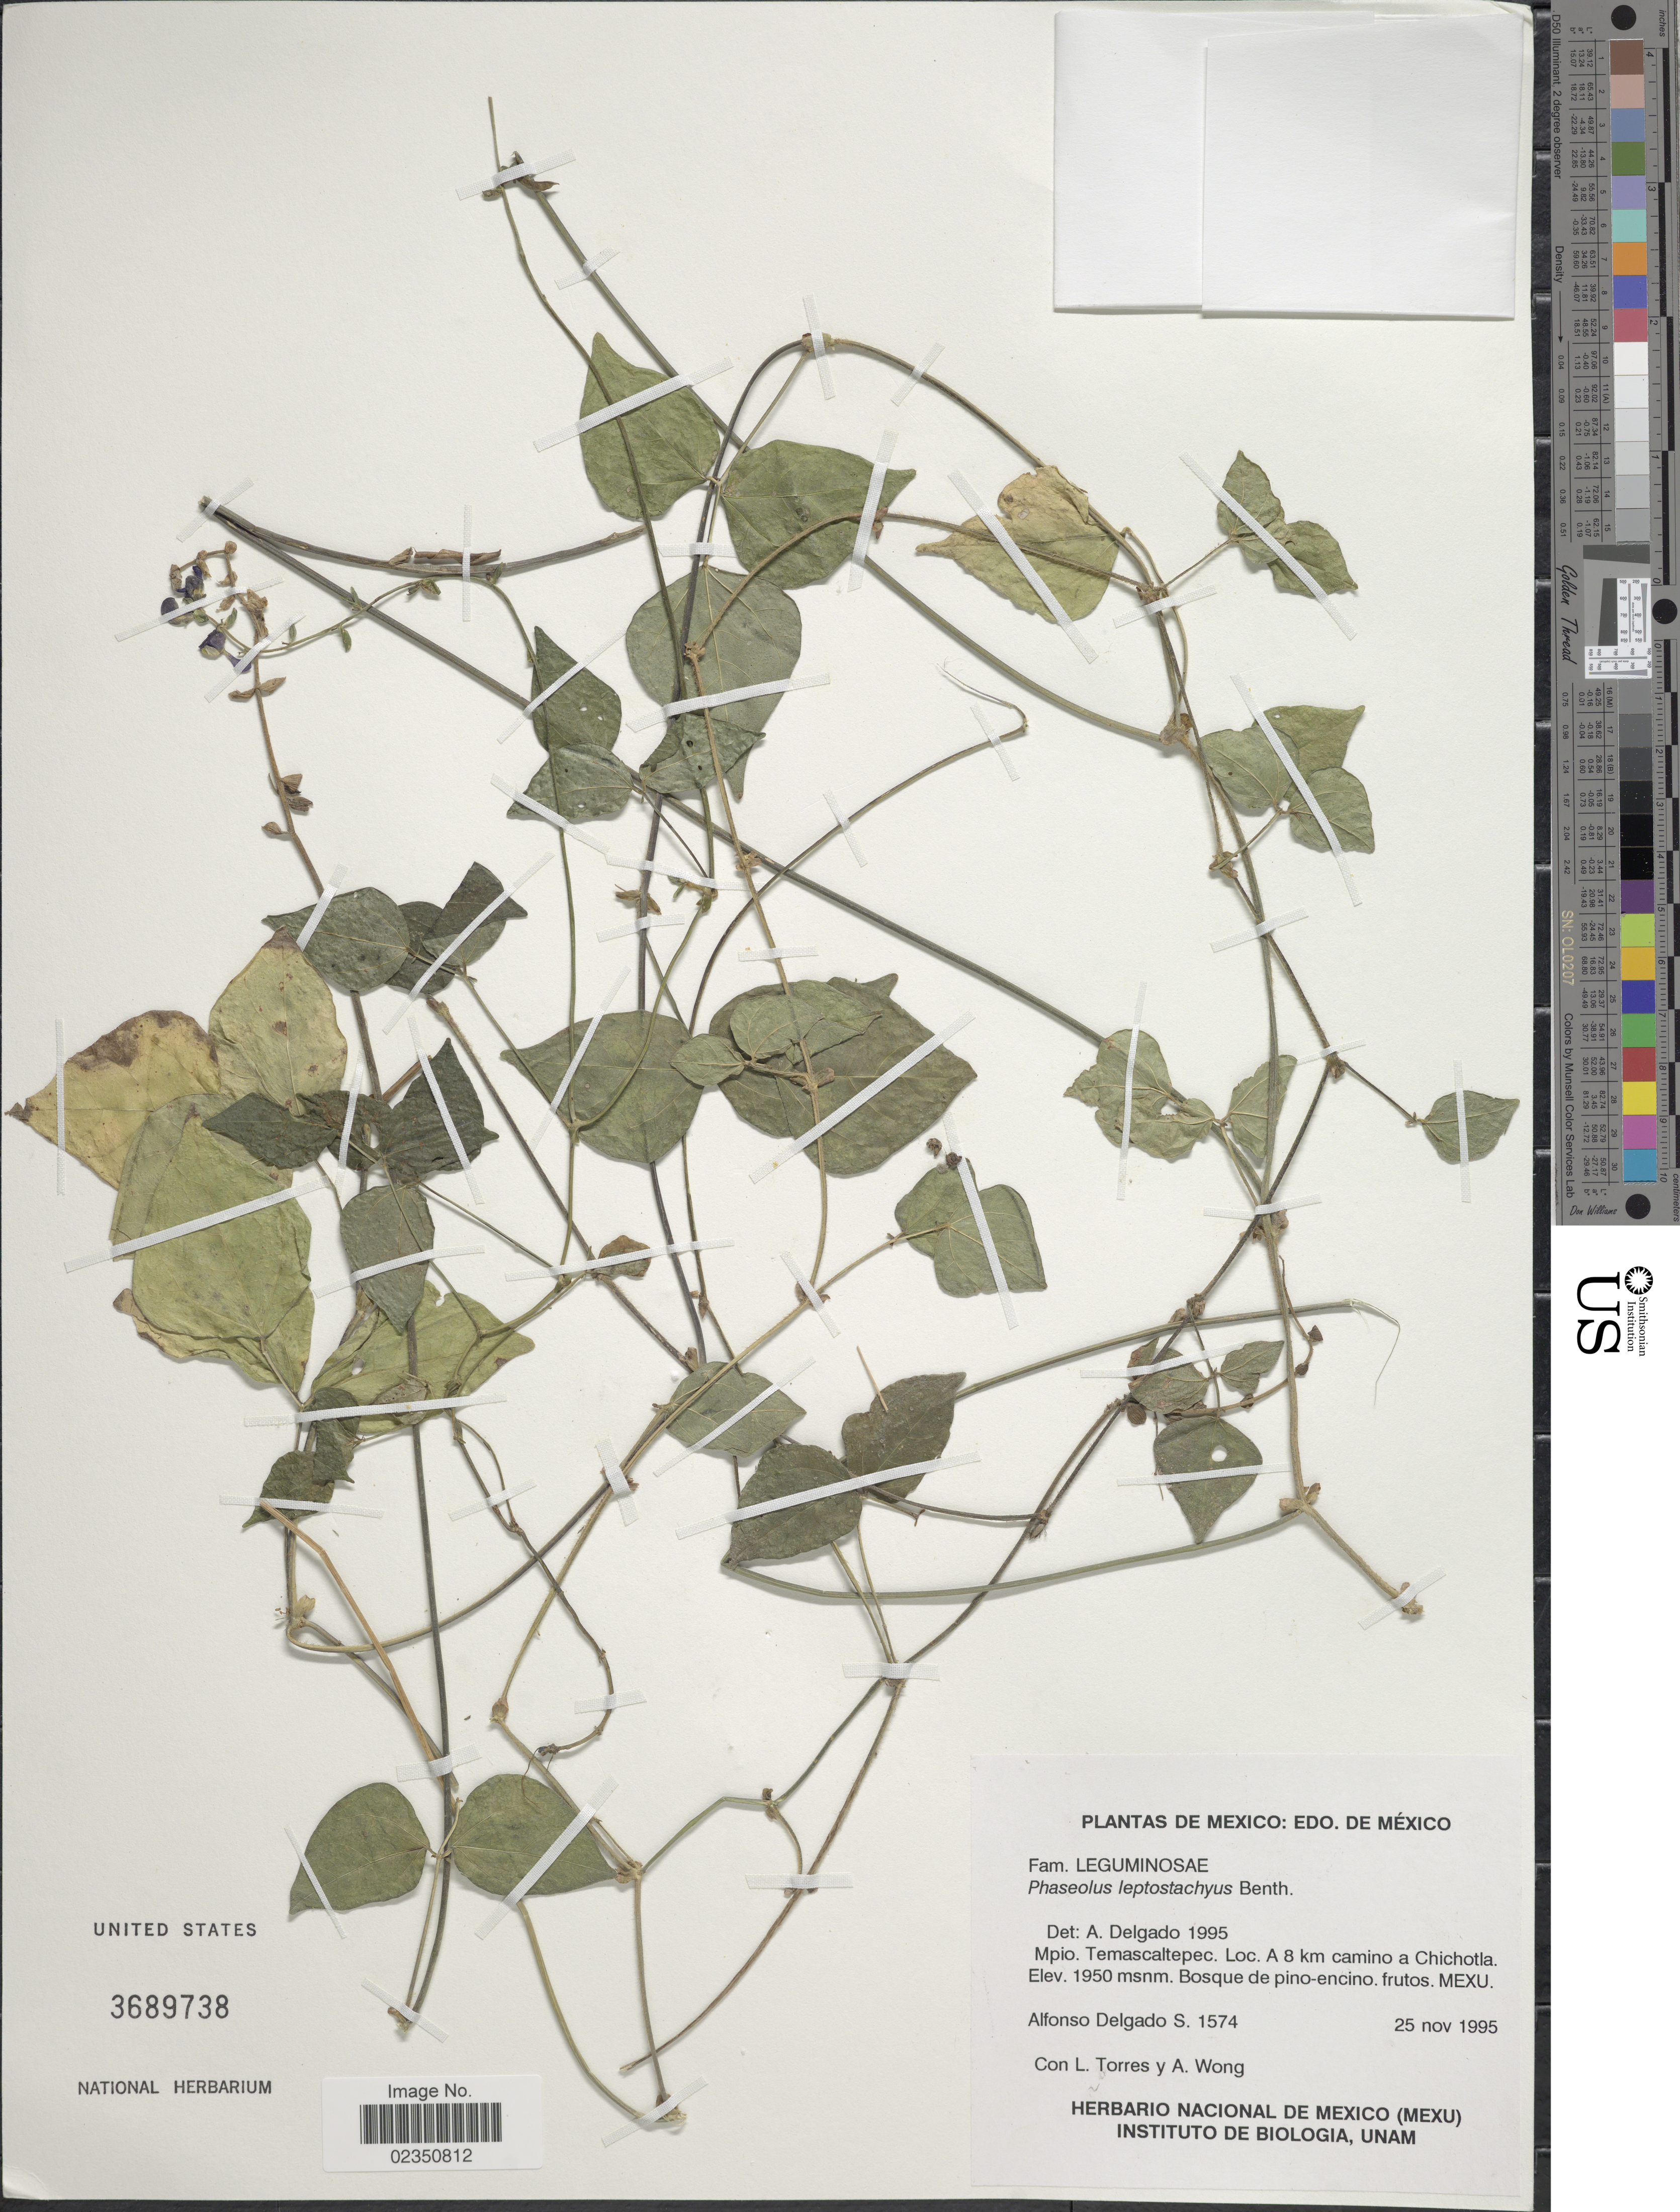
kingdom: Plantae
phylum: Tracheophyta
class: Magnoliopsida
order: Fabales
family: Fabaceae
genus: Phaseolus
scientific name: Phaseolus leptostachyus var. leptostachyus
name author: Benth.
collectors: A. Delgado S., L. Torres & A. Wong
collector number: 1574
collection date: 1995-11-25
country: Mexico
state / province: México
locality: Mpio. Temascaltepec, a 8 km camino a Chichotla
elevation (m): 1950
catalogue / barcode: US 3689738